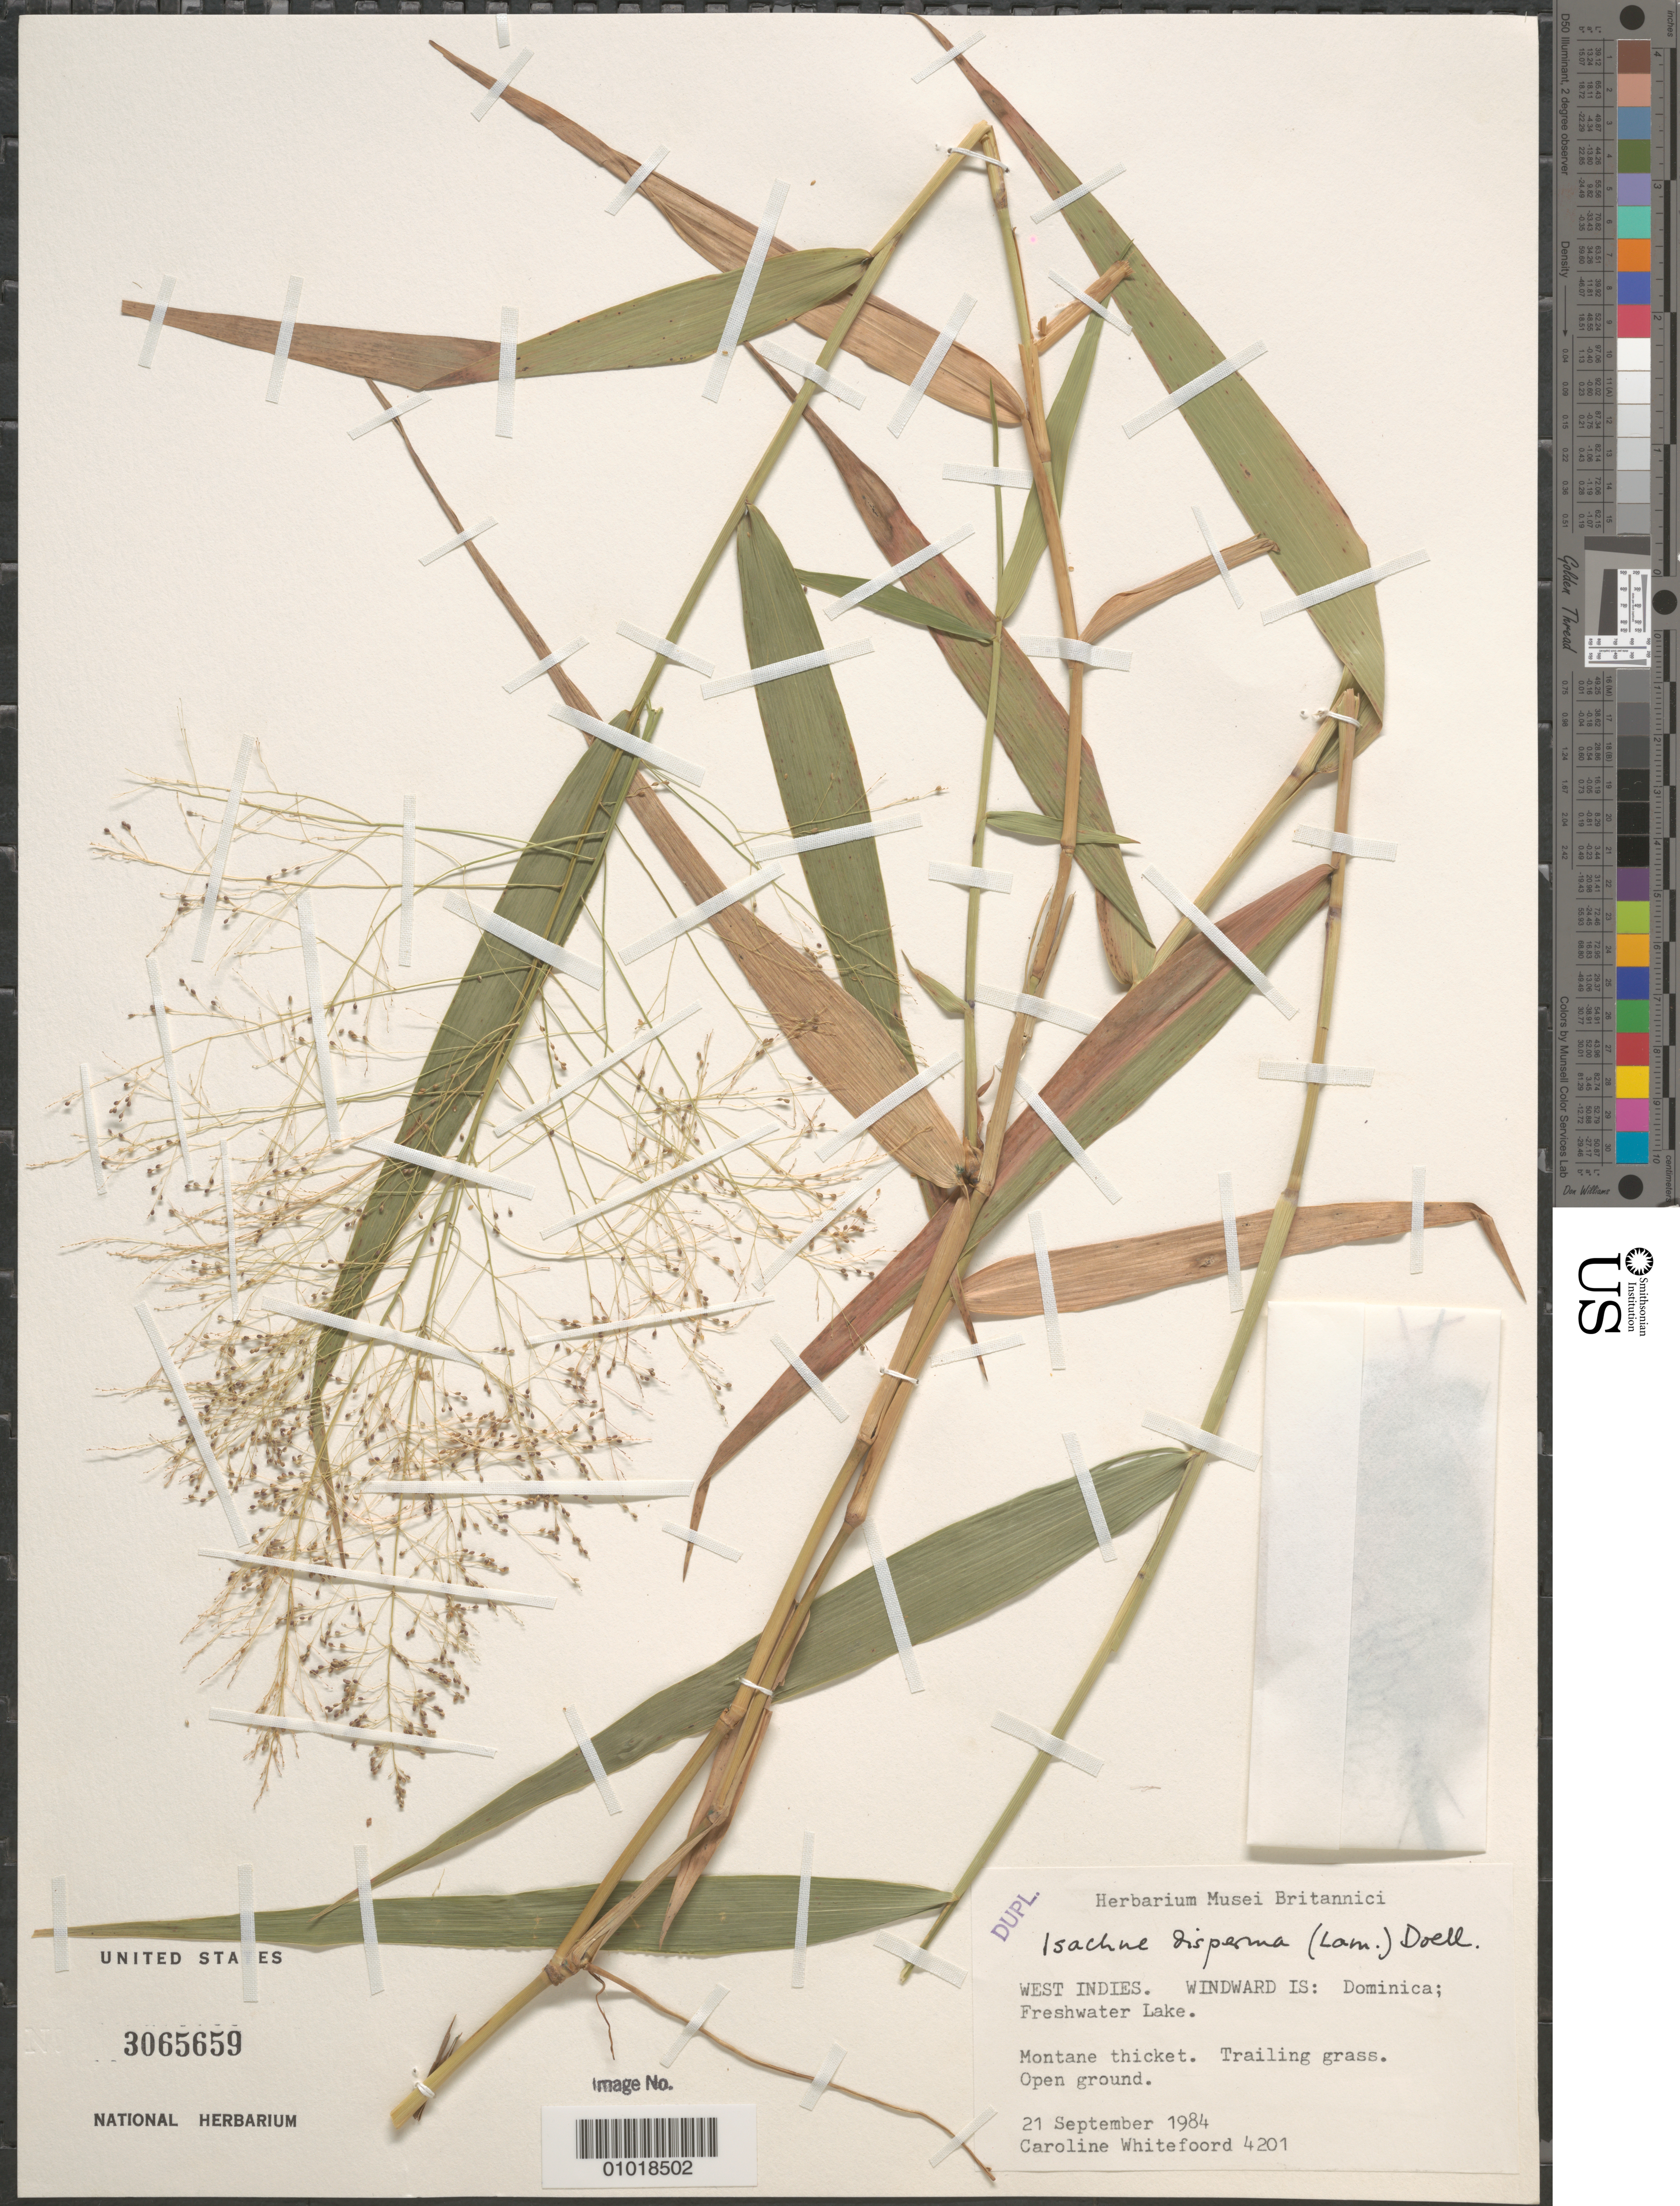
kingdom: Plantae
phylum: Tracheophyta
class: Liliopsida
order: Poales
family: Poaceae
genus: Isachne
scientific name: Isachne disperma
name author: (Lam.) Döll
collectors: C. Whitefoord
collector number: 4201 dupl.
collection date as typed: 21 Sep 1984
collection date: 1984-09-21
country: Dominica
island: Dominica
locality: West Indies. Leeward islands: Dominica; Freshwater Lake.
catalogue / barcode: US 3065659